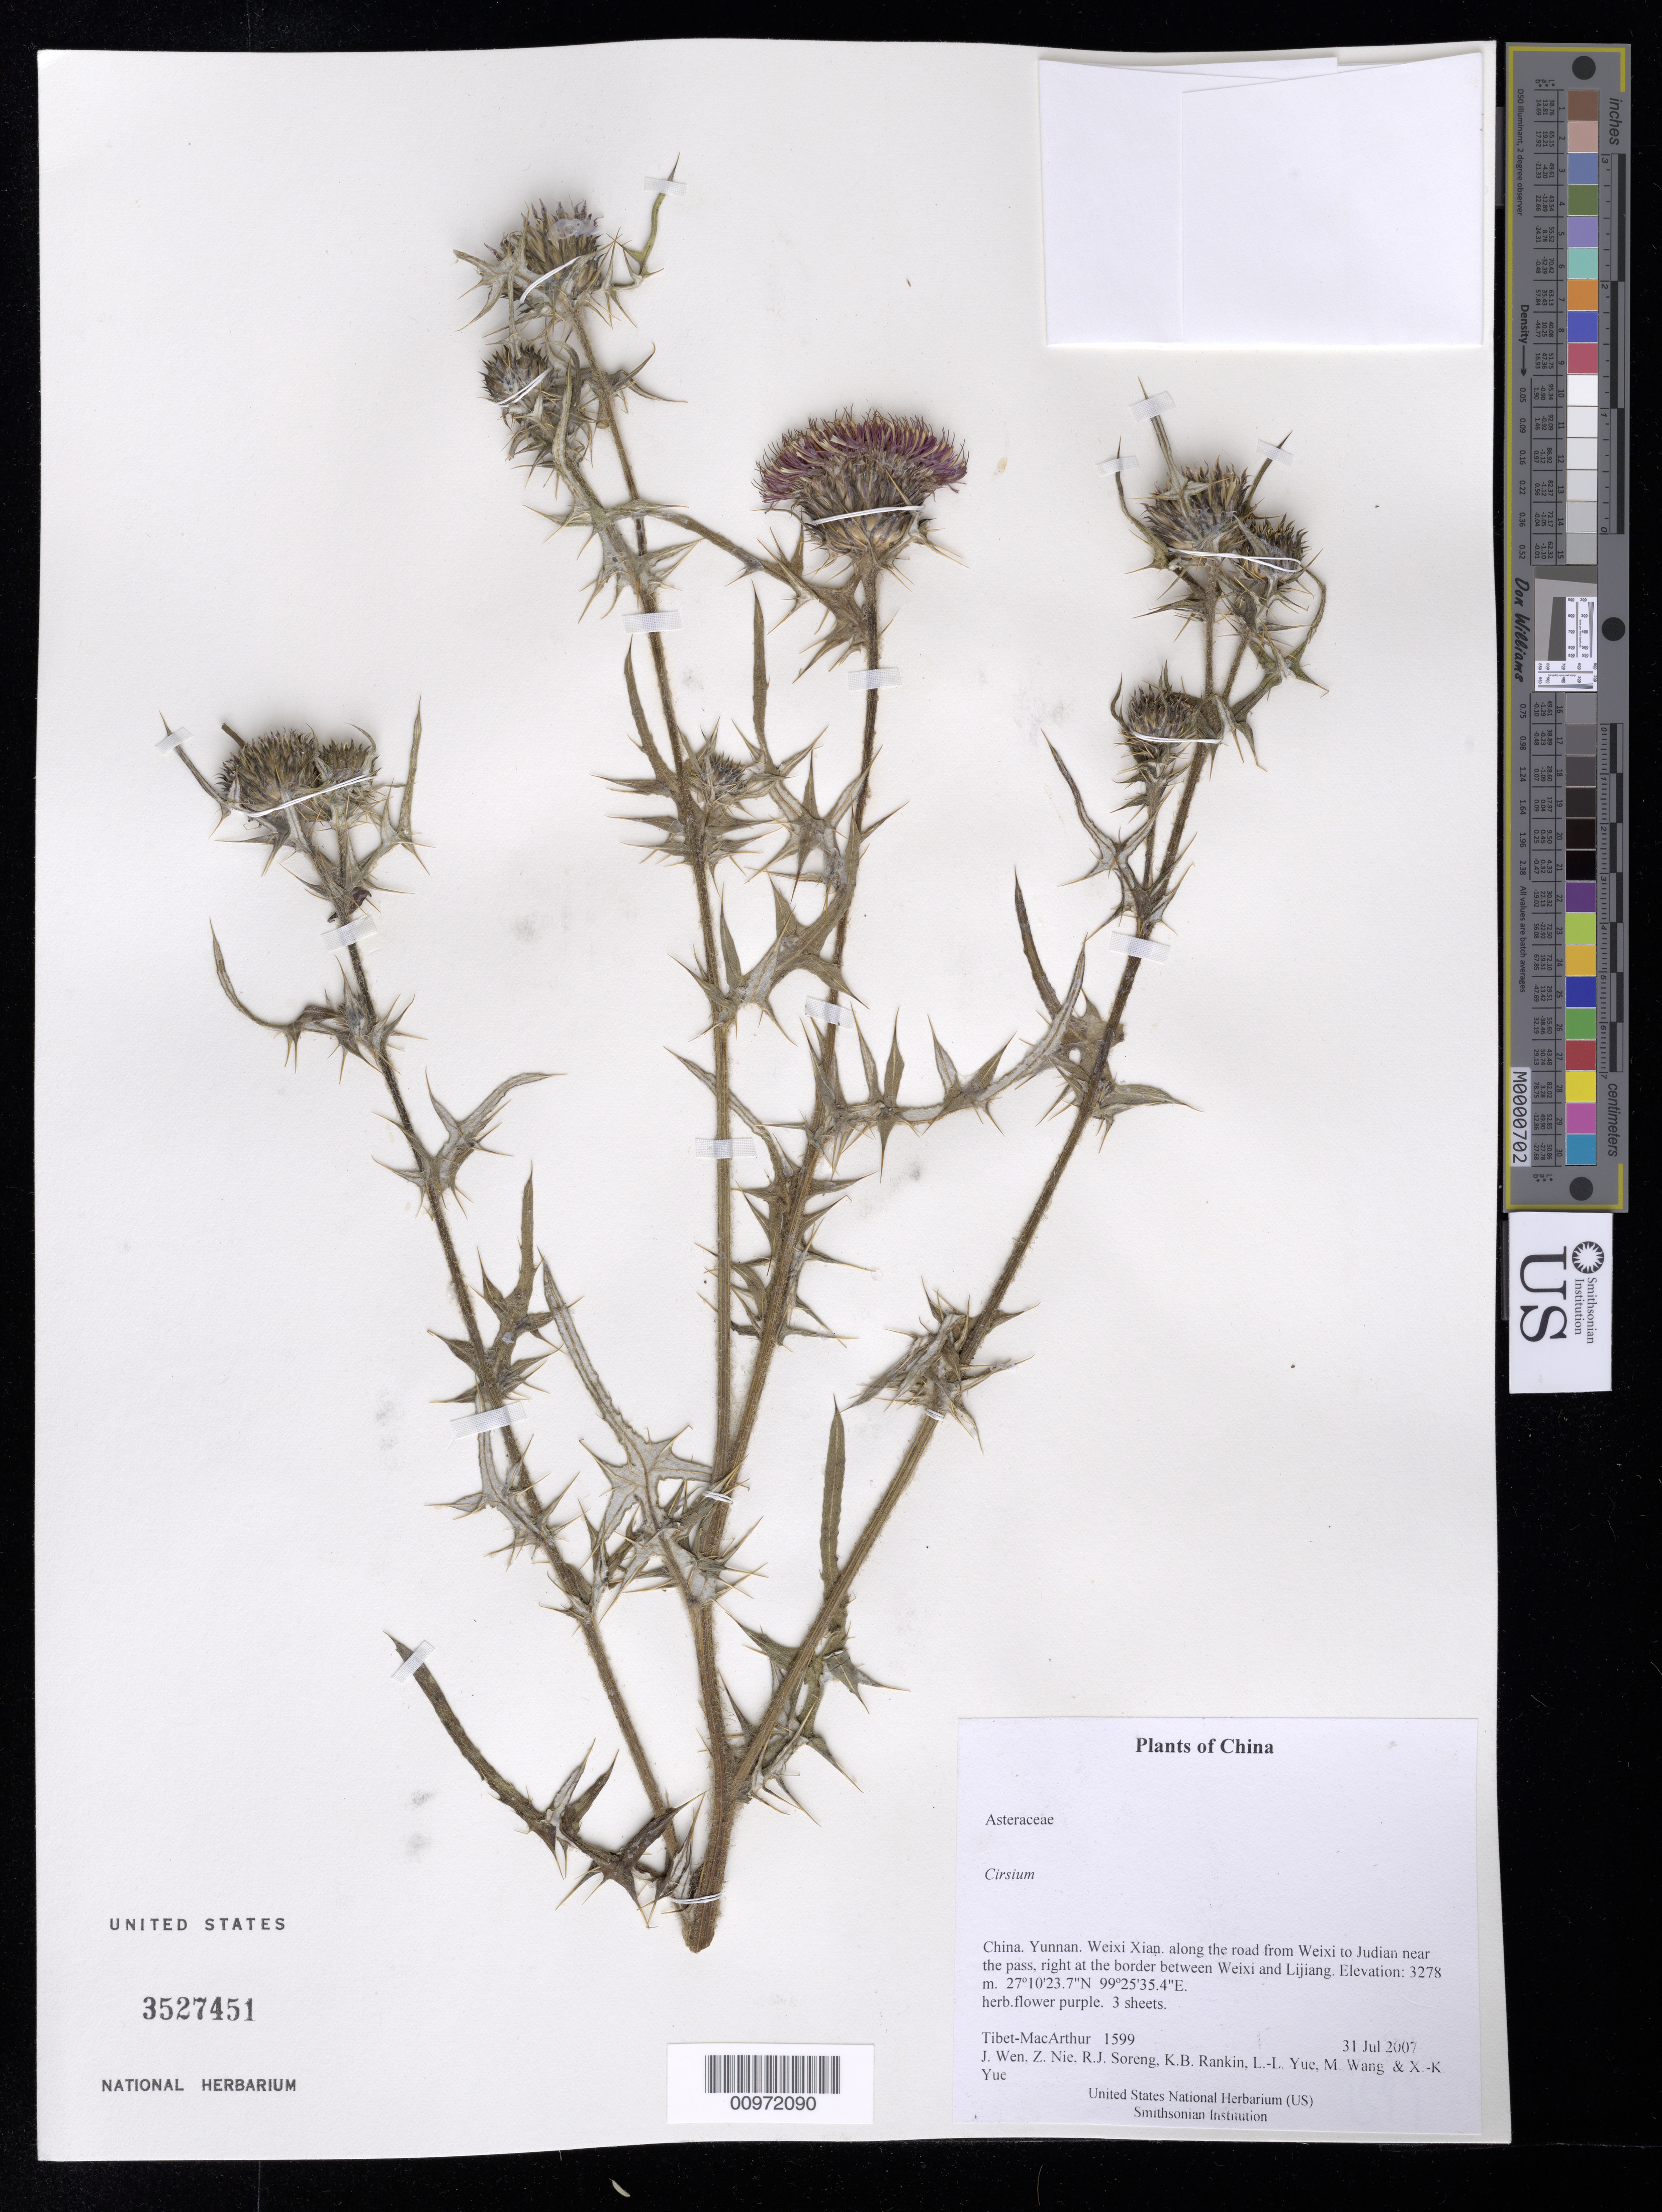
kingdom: Plantae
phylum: Tracheophyta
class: Magnoliopsida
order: Asterales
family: Asteraceae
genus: Cirsium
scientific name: Cirsium sp.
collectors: Tibet-MacArthur, J. Wen, Z. Nie, R. J. Soreng, K. Rankin, L. Yue, M. Wang & X. Yue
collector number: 1599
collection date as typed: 31 Jul 2007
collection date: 2007-07-31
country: China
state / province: Yunnan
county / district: Weixi Xian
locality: along the road from Weixi to Judian near the pass, right at the border between Weixi and Lijiang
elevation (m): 3278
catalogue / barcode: US 3527451